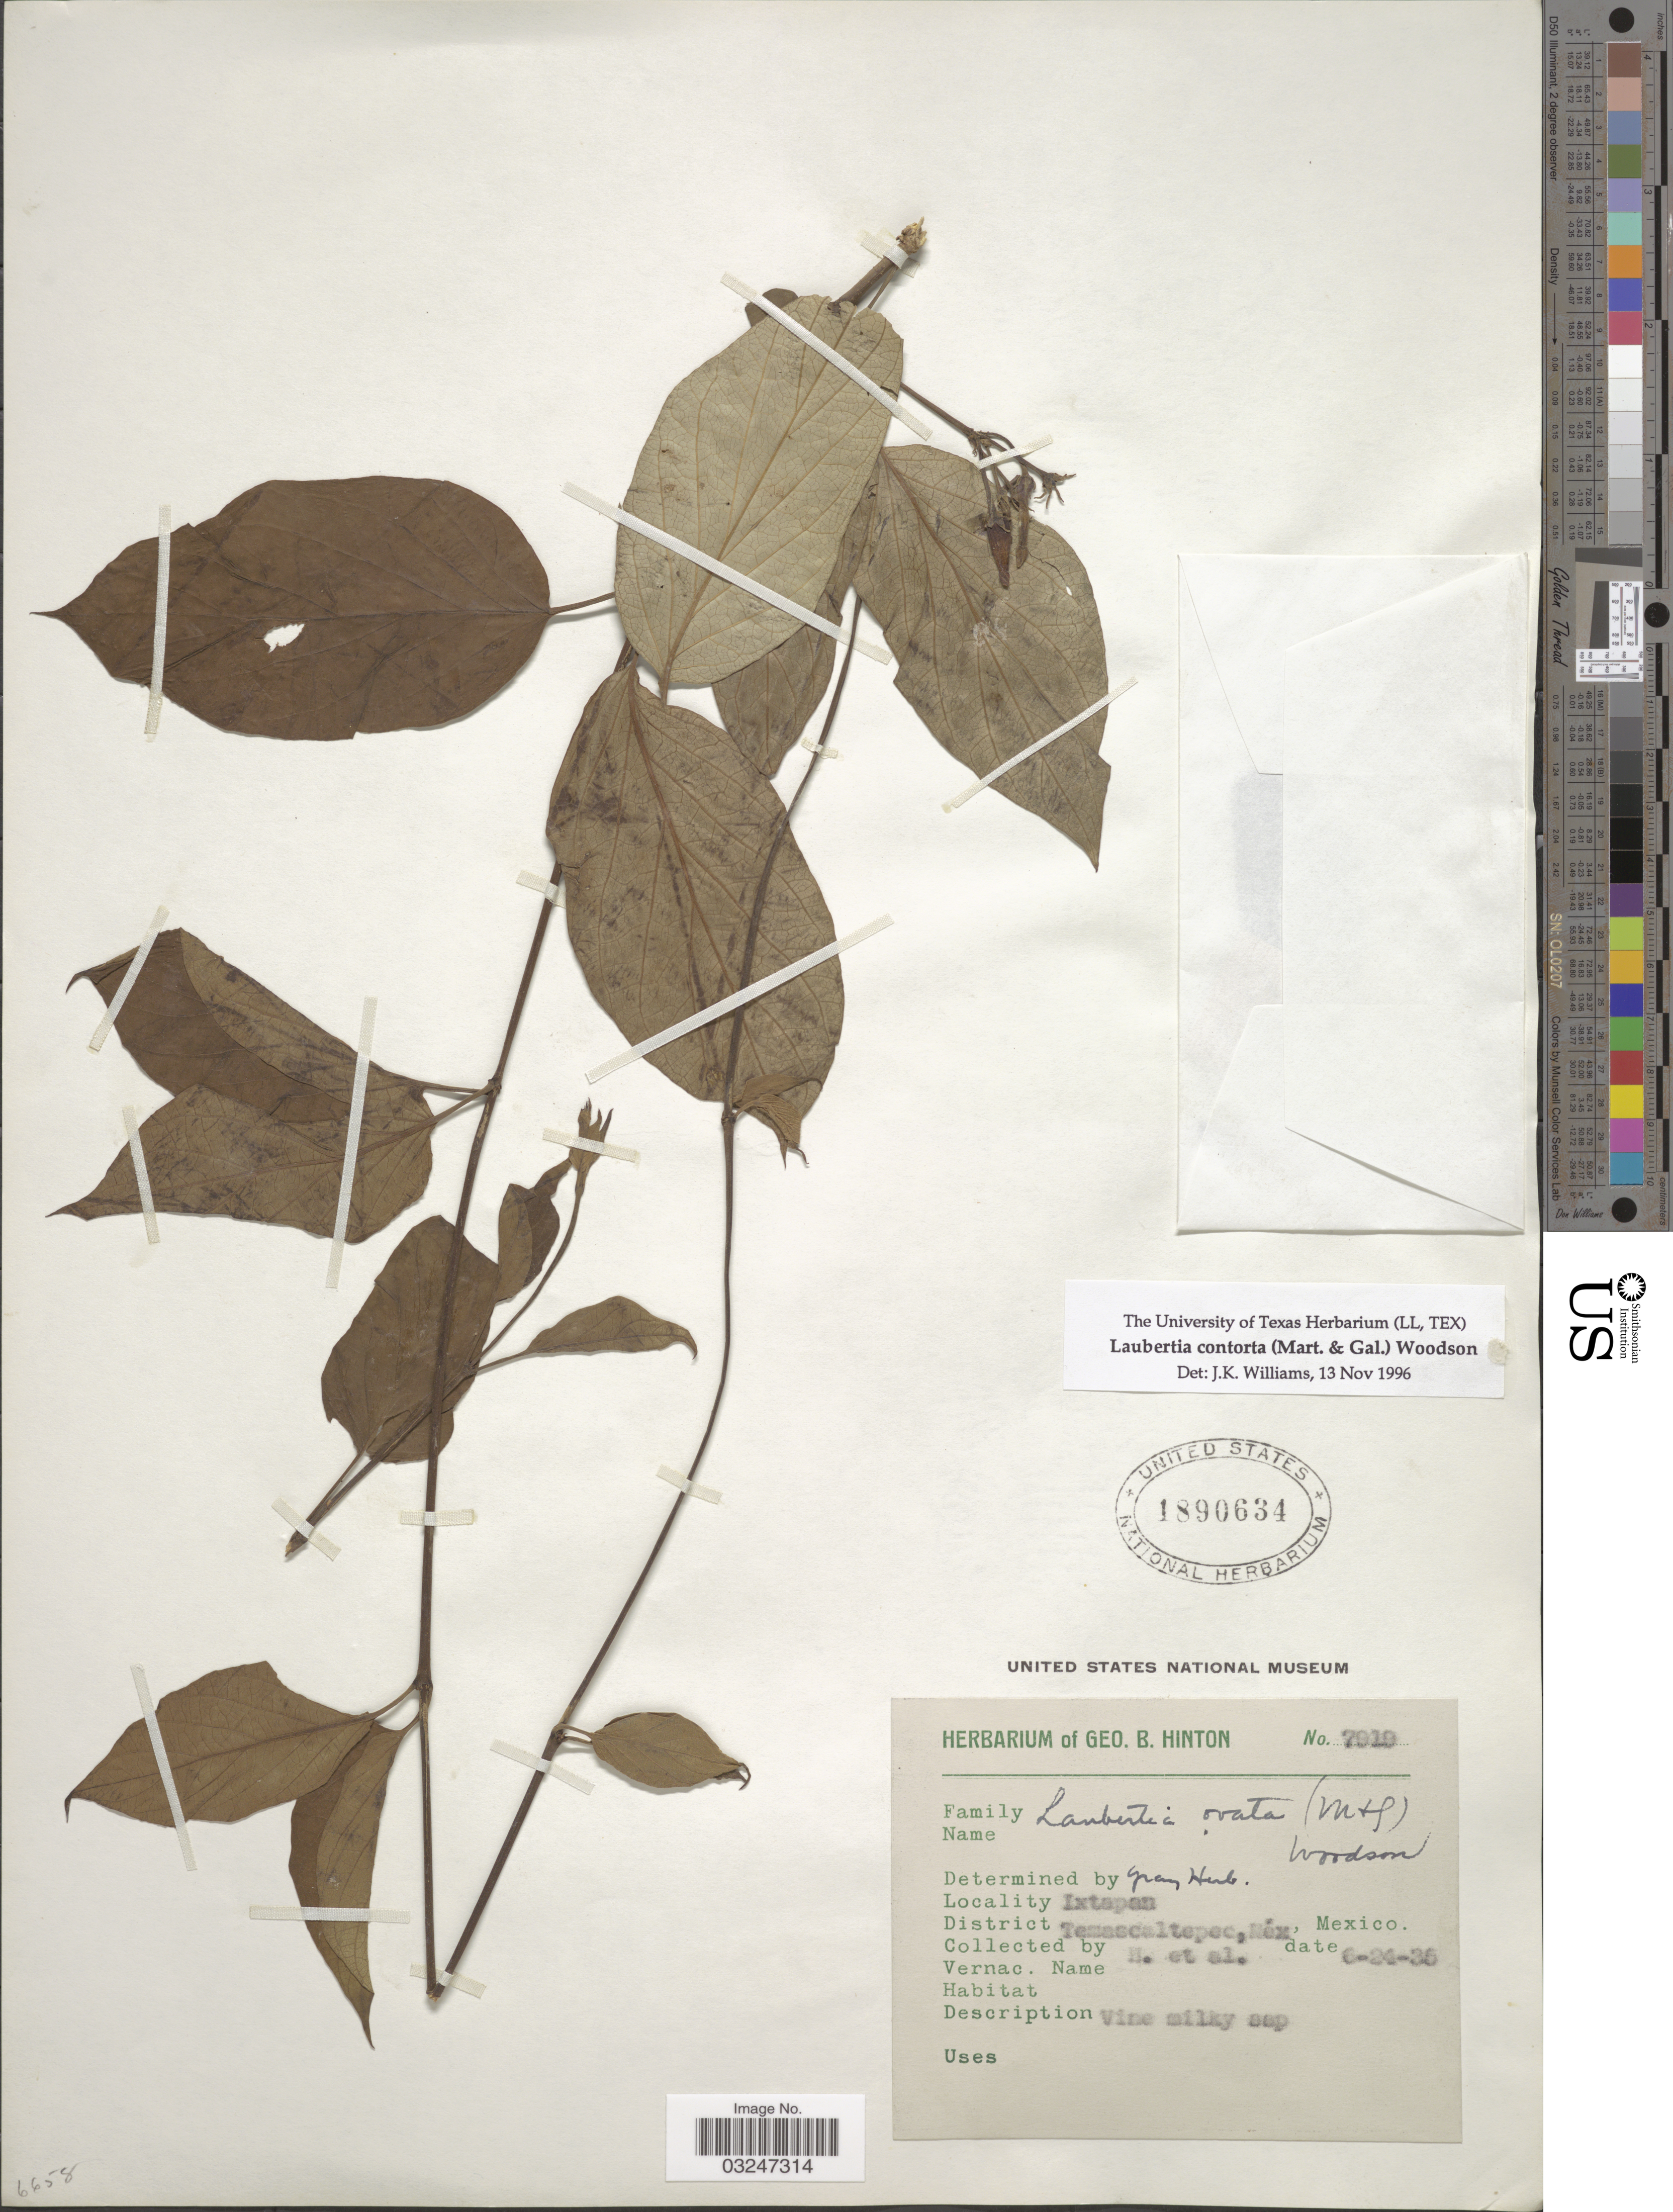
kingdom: Plantae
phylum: Tracheophyta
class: Magnoliopsida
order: Gentianales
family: Apocynaceae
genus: Laubertia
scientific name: Laubertia contorta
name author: (M. Martens & Galeotti) Woodson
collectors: G. B. Hinton & et al.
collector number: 7919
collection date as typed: Transcribed d/m/y: 24/6/35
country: Mexico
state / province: México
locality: Ixtapan. District Temascaltepec, Méx.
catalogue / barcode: US 1890634